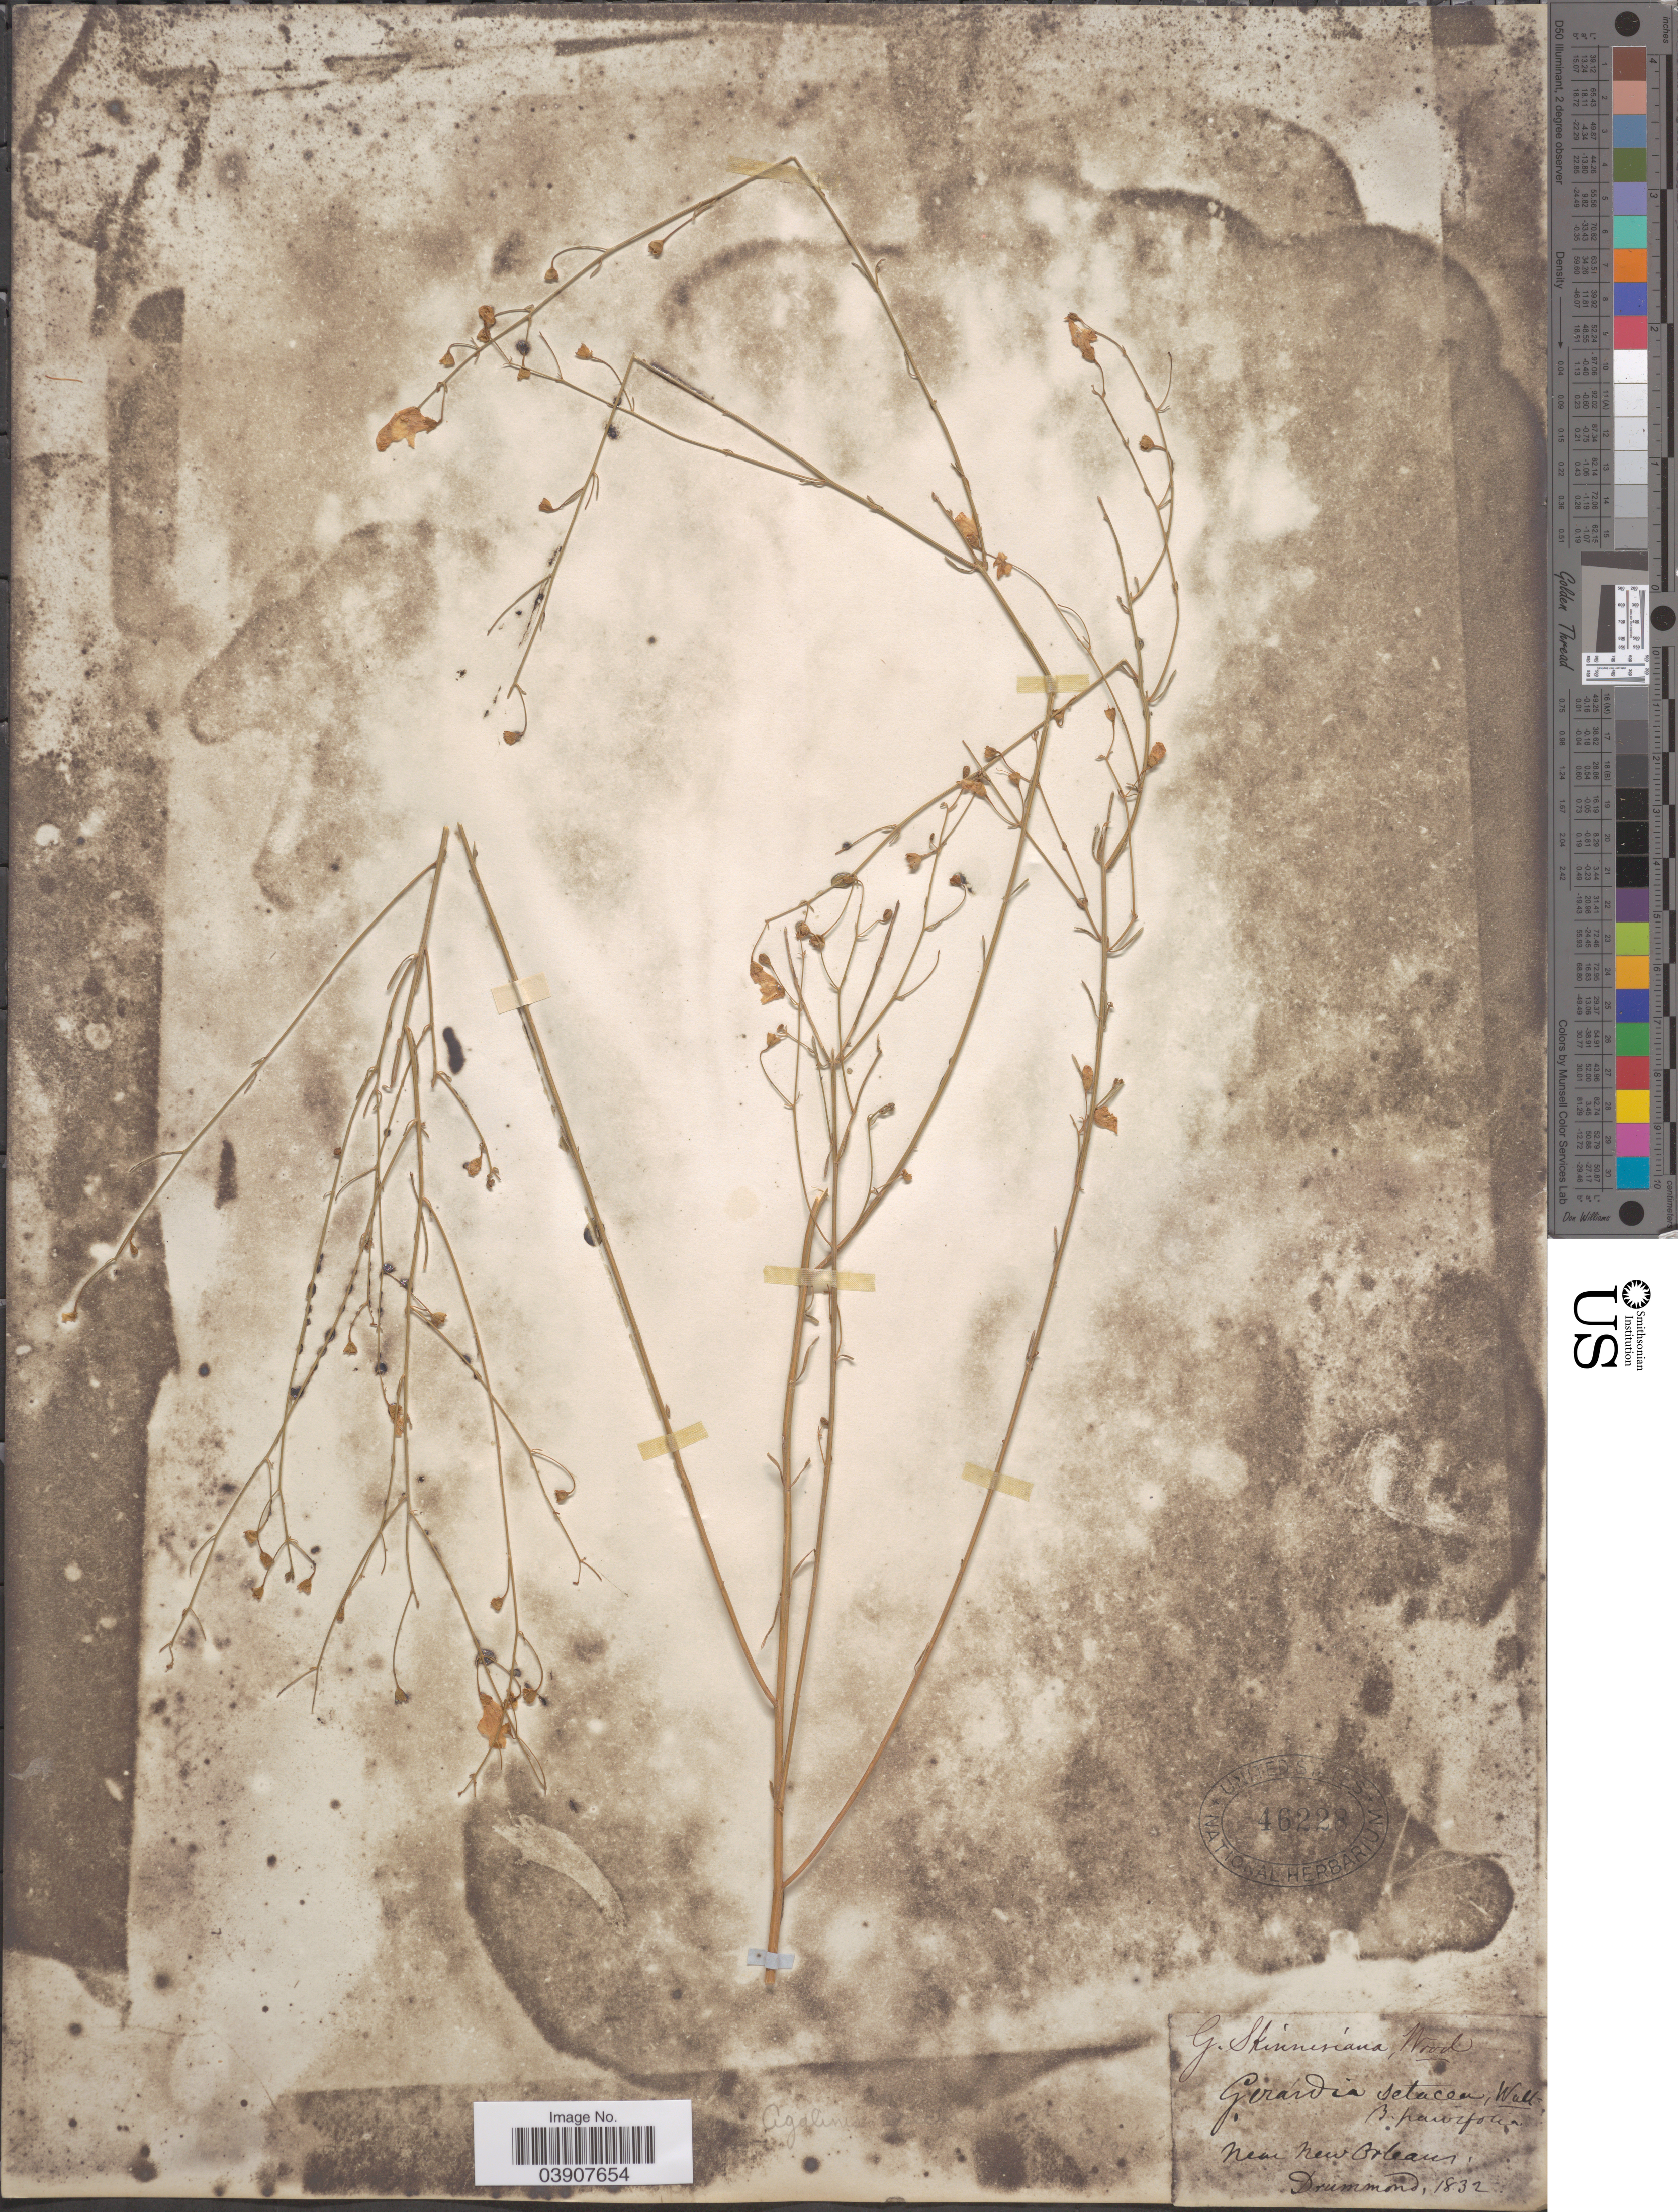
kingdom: Plantae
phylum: Tracheophyta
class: Magnoliopsida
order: Lamiales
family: Orobanchaceae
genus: Agalinis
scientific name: Agalinis erecta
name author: Pennell ex Small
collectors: -. Drummond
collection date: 1832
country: United States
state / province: Louisiana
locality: Near New Orleans.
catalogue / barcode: US 46228